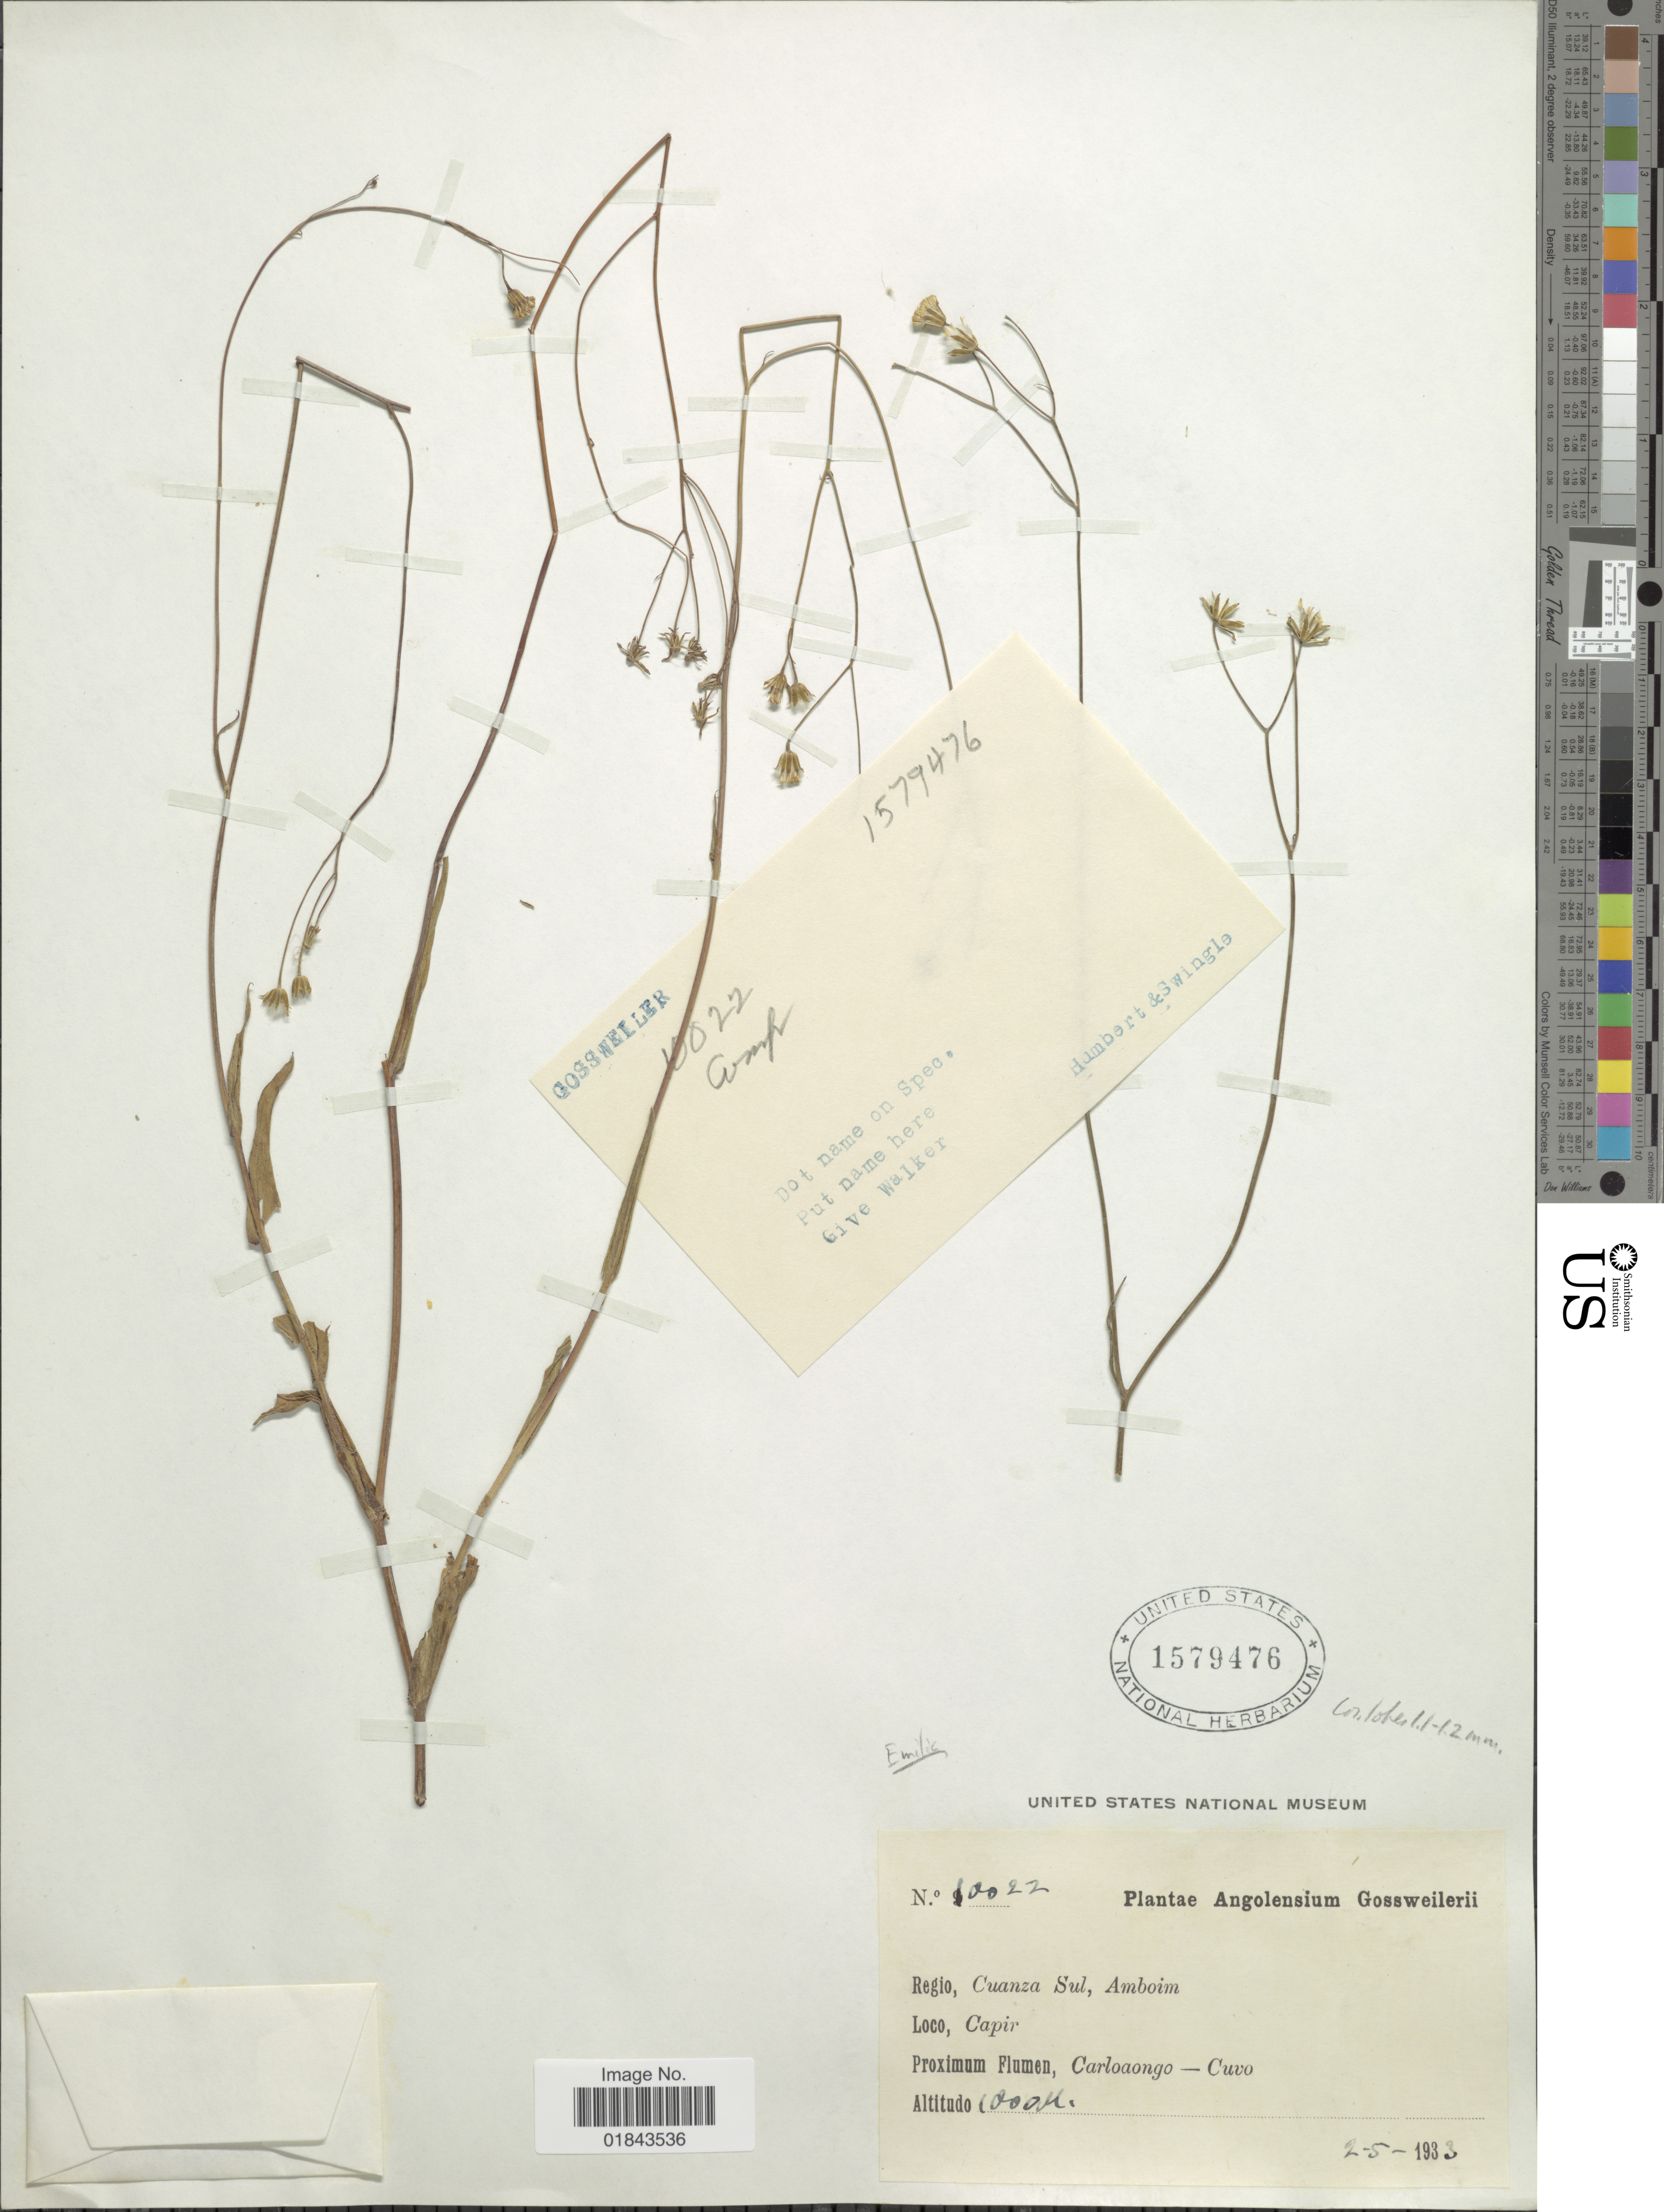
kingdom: Plantae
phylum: Tracheophyta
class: Magnoliopsida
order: Asterales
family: Asteraceae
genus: Emilia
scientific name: Emilia sp.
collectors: -. Gossweiler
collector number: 10022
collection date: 1933-05-02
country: Angola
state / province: Cuanza Sul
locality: Cuanza Sul, Amboim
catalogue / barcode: US 1579476